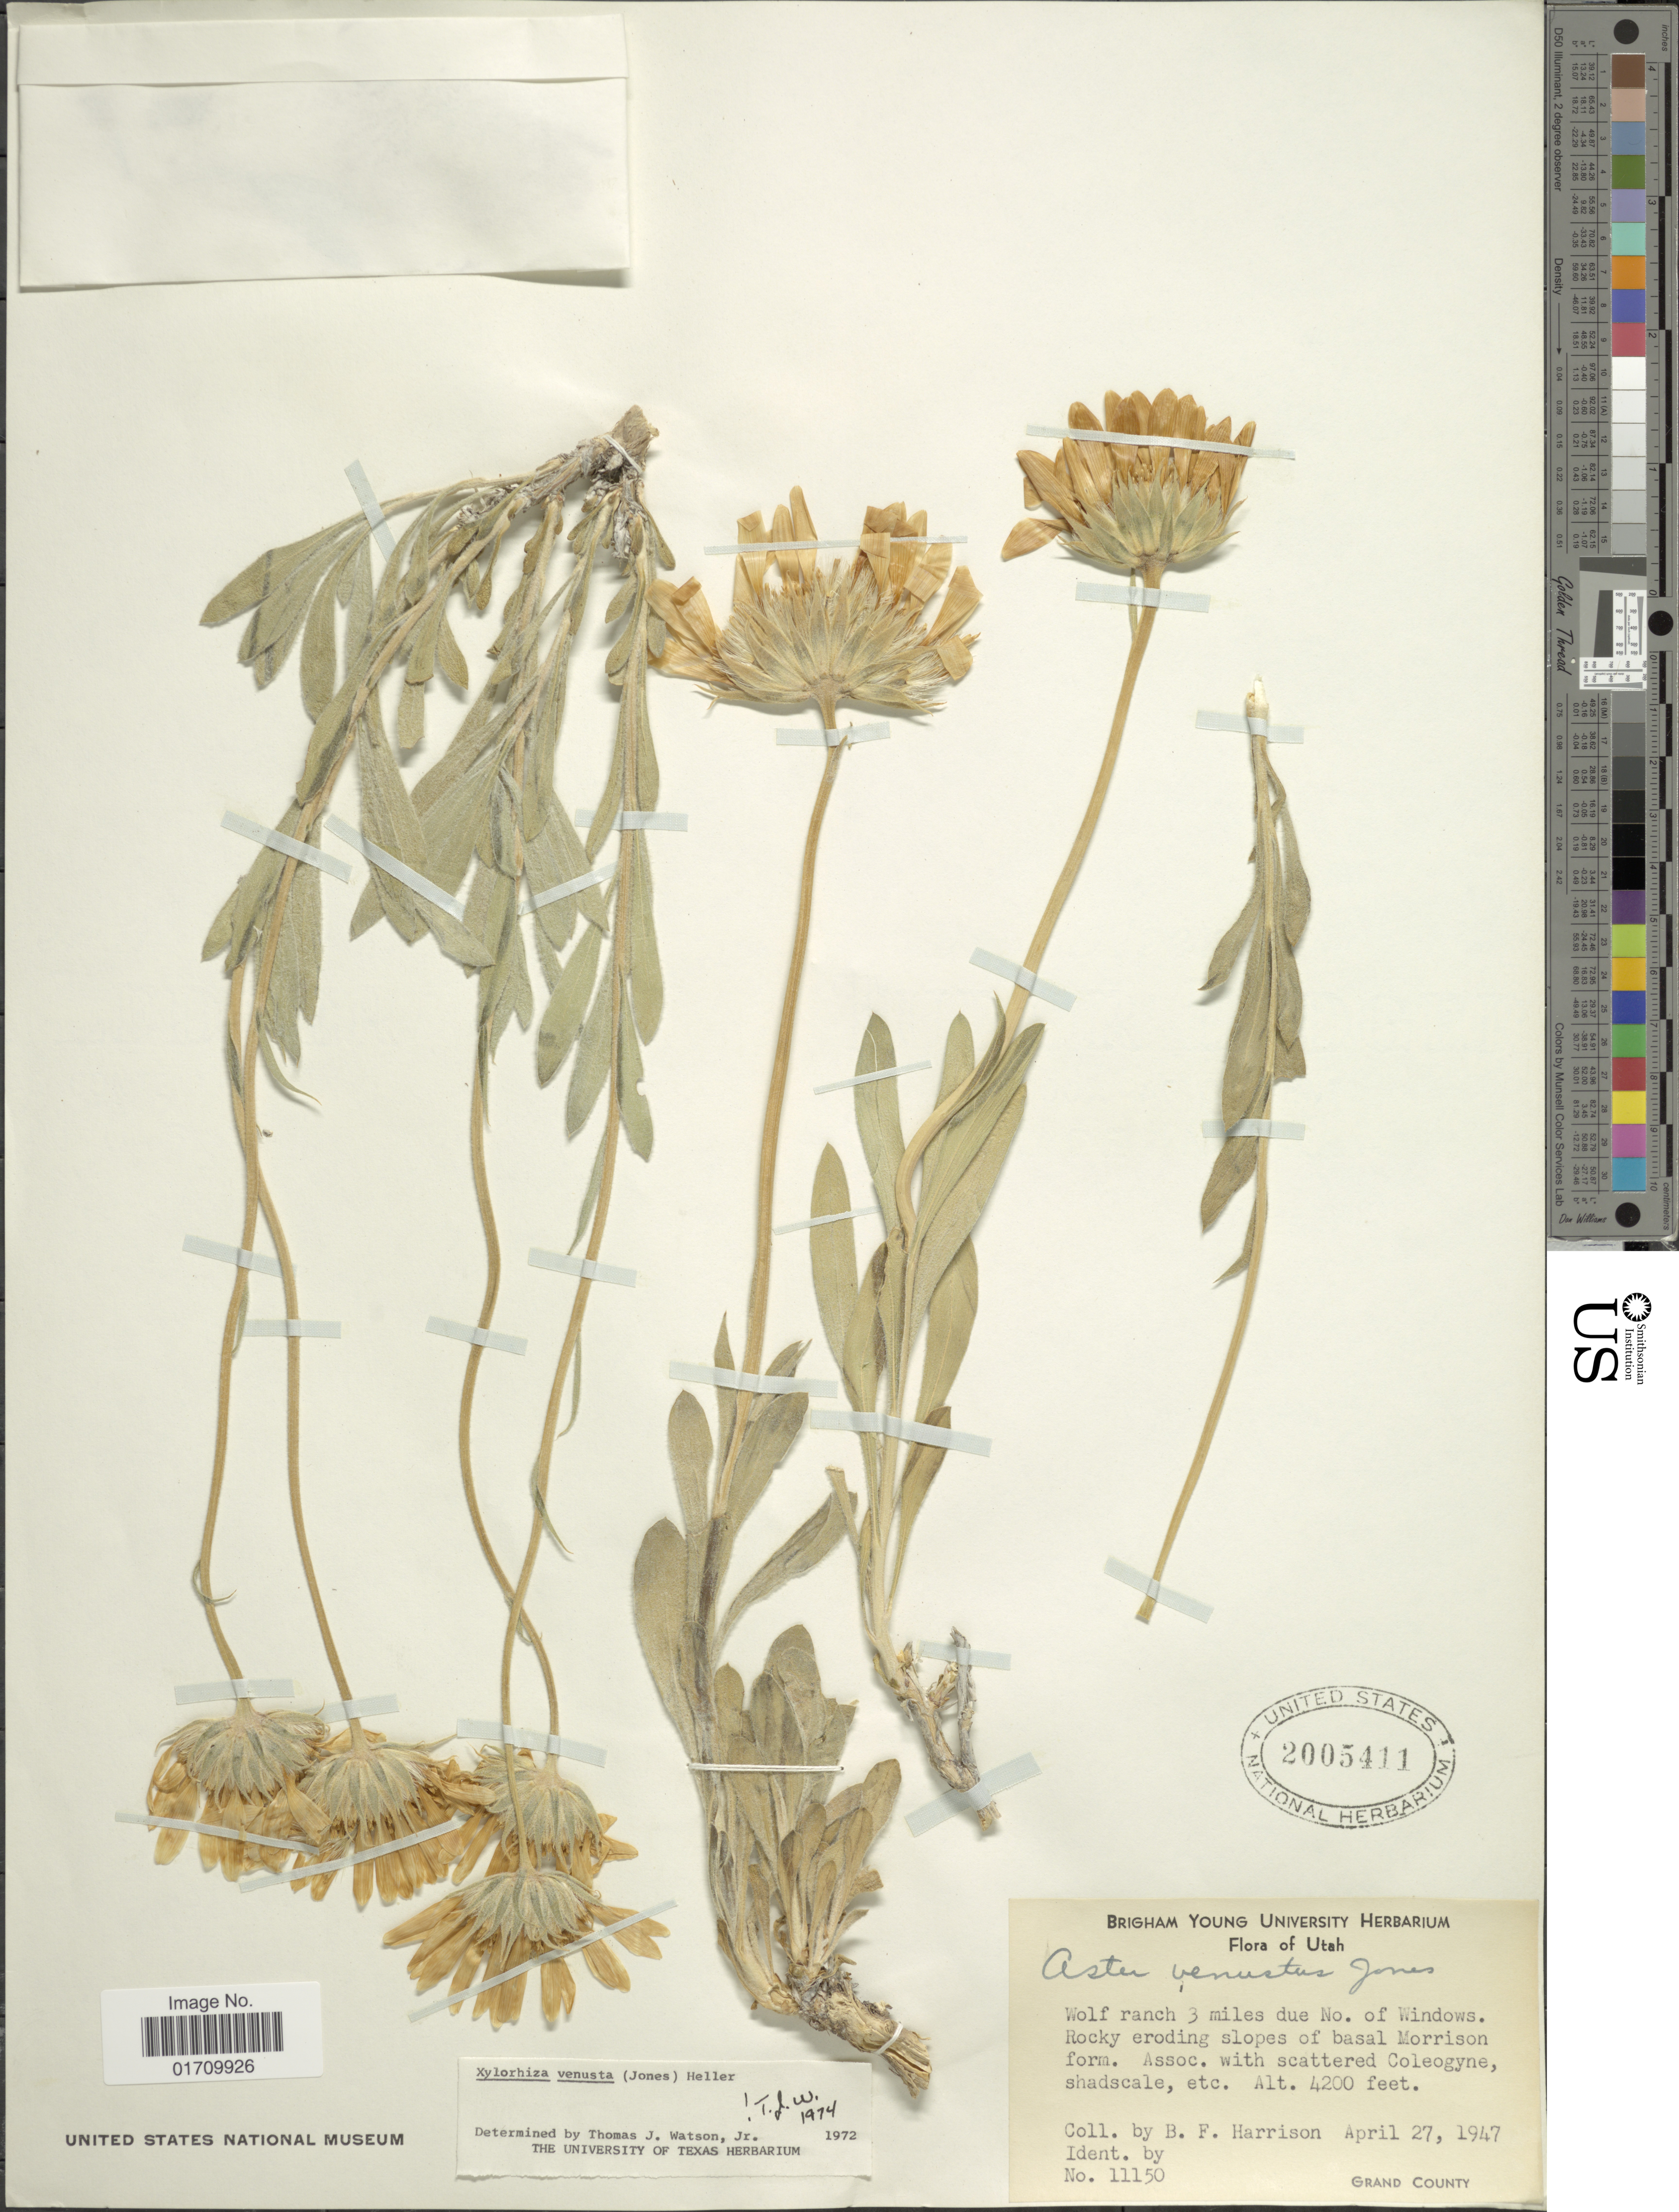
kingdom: Plantae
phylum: Tracheophyta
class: Magnoliopsida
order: Asterales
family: Asteraceae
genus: Xylorhiza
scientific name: Xylorhiza venusta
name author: (M.E. Jones) A. Heller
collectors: B. F. Harrison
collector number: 11150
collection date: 1947-04-27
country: United States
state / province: Utah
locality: Wolf ranch 3 miles due No. of Windows, Rocky eroding slopes of basal Morrison form, Grand County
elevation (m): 1280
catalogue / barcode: US 2005411